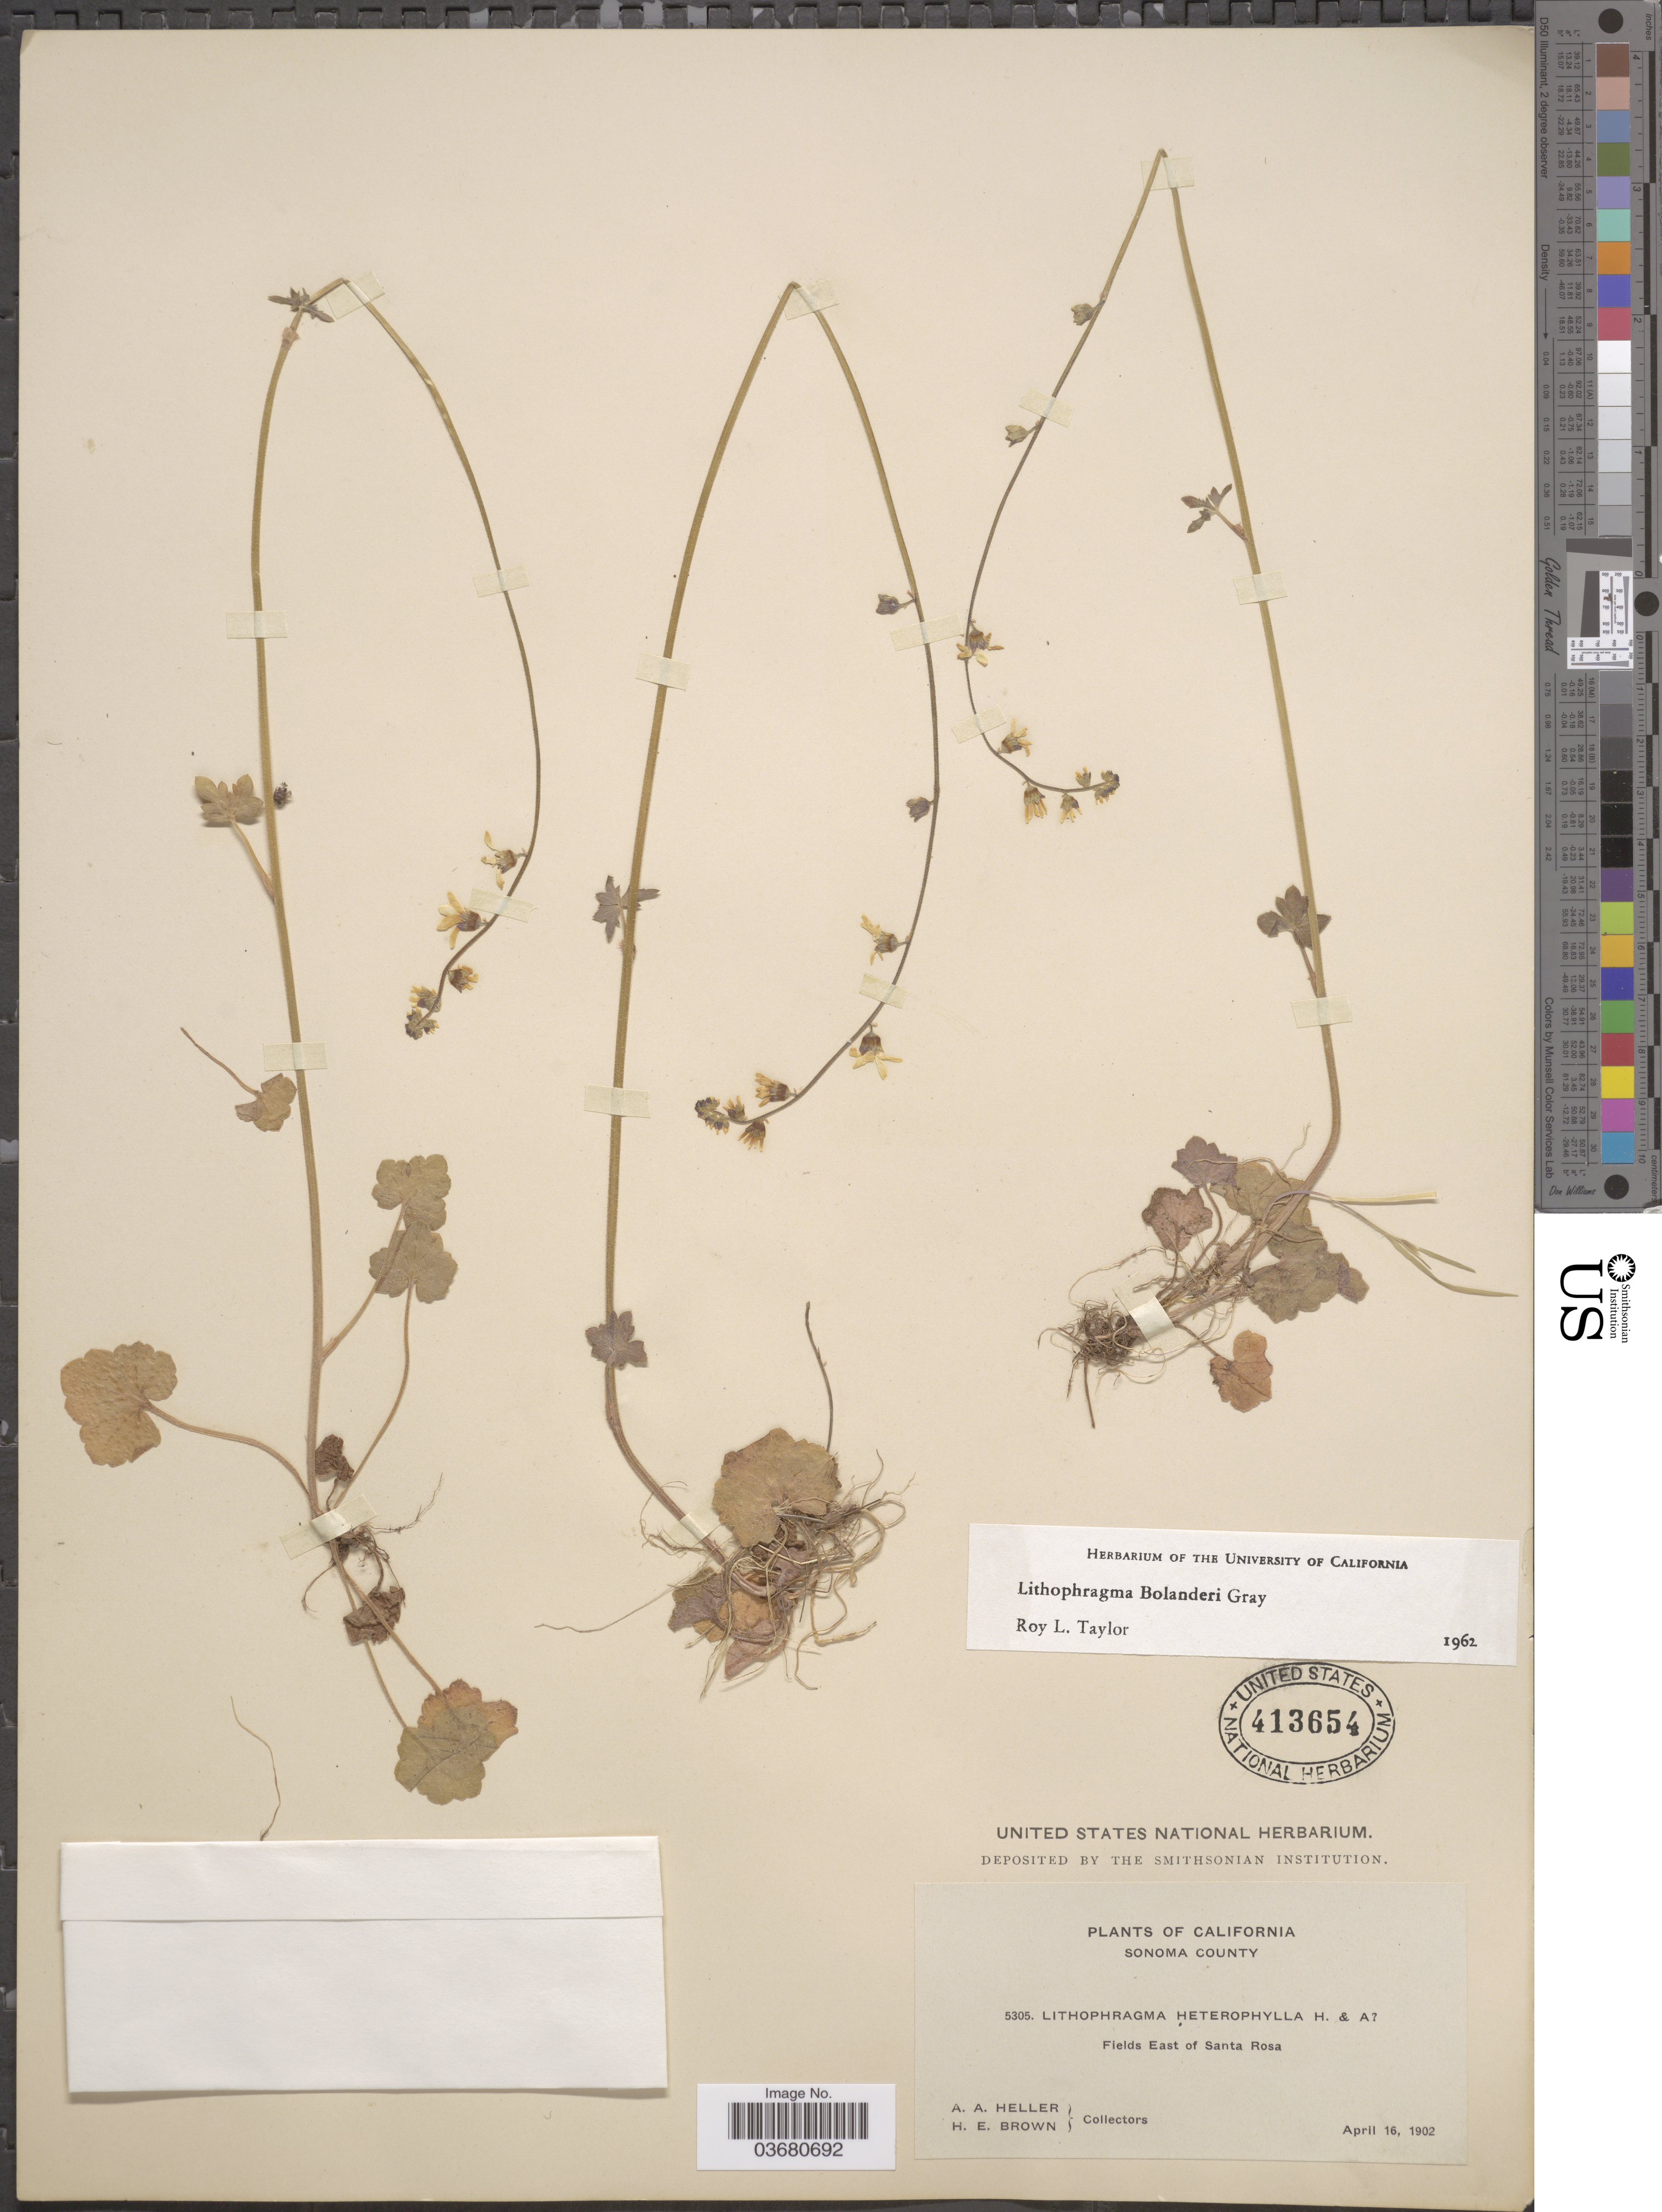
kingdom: Plantae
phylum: Tracheophyta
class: Magnoliopsida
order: Saxifragales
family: Saxifragaceae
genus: Lithophragma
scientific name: Lithophragma bolanderi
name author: A. Gray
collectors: A. A. Heller & H. E. Brown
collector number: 5305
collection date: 1902-04-16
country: United States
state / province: California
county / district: Sonoma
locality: Sonoma County. Fields East of Santa Rosa.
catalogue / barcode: US 413654